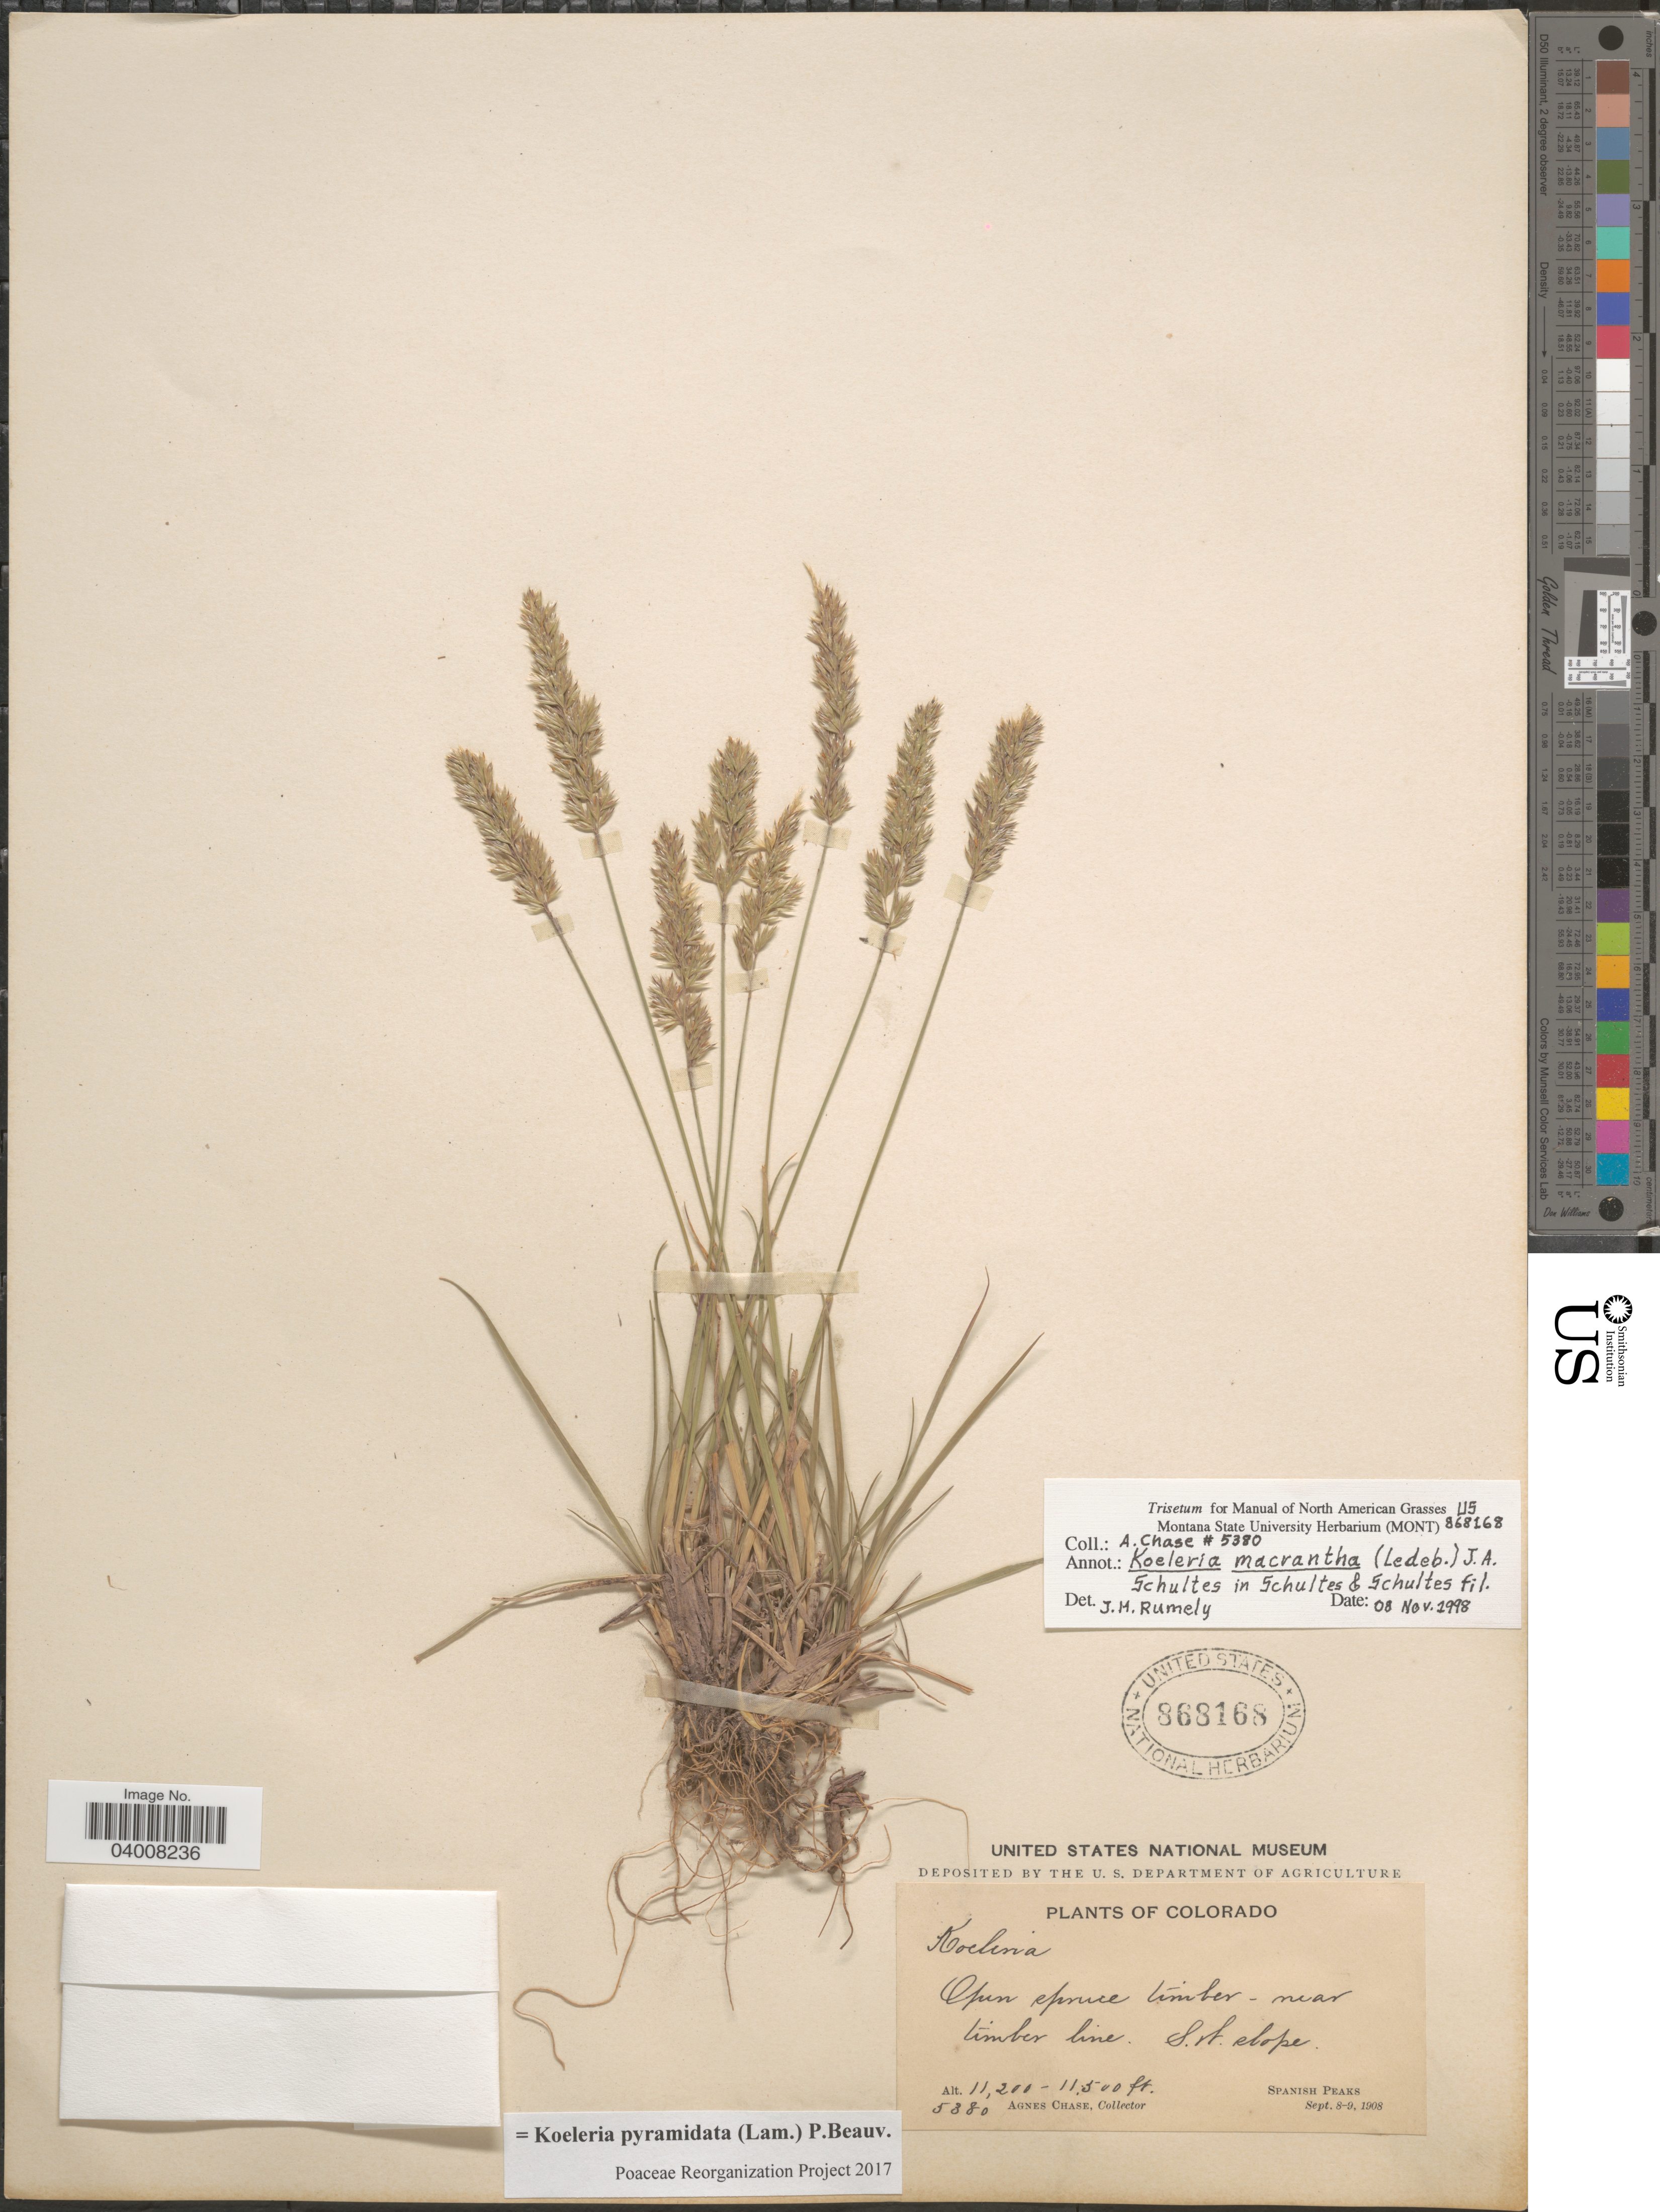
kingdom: Plantae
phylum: Tracheophyta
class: Liliopsida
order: Poales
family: Poaceae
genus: Koeleria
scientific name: Koeleria pyramidata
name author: (Lam.) P. Beauv.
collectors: A. Chase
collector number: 5380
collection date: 1908-09-08/1908-09-09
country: United States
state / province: Colorado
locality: S.W. slope. Spanish Peaks.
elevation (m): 3414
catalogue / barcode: US 868168